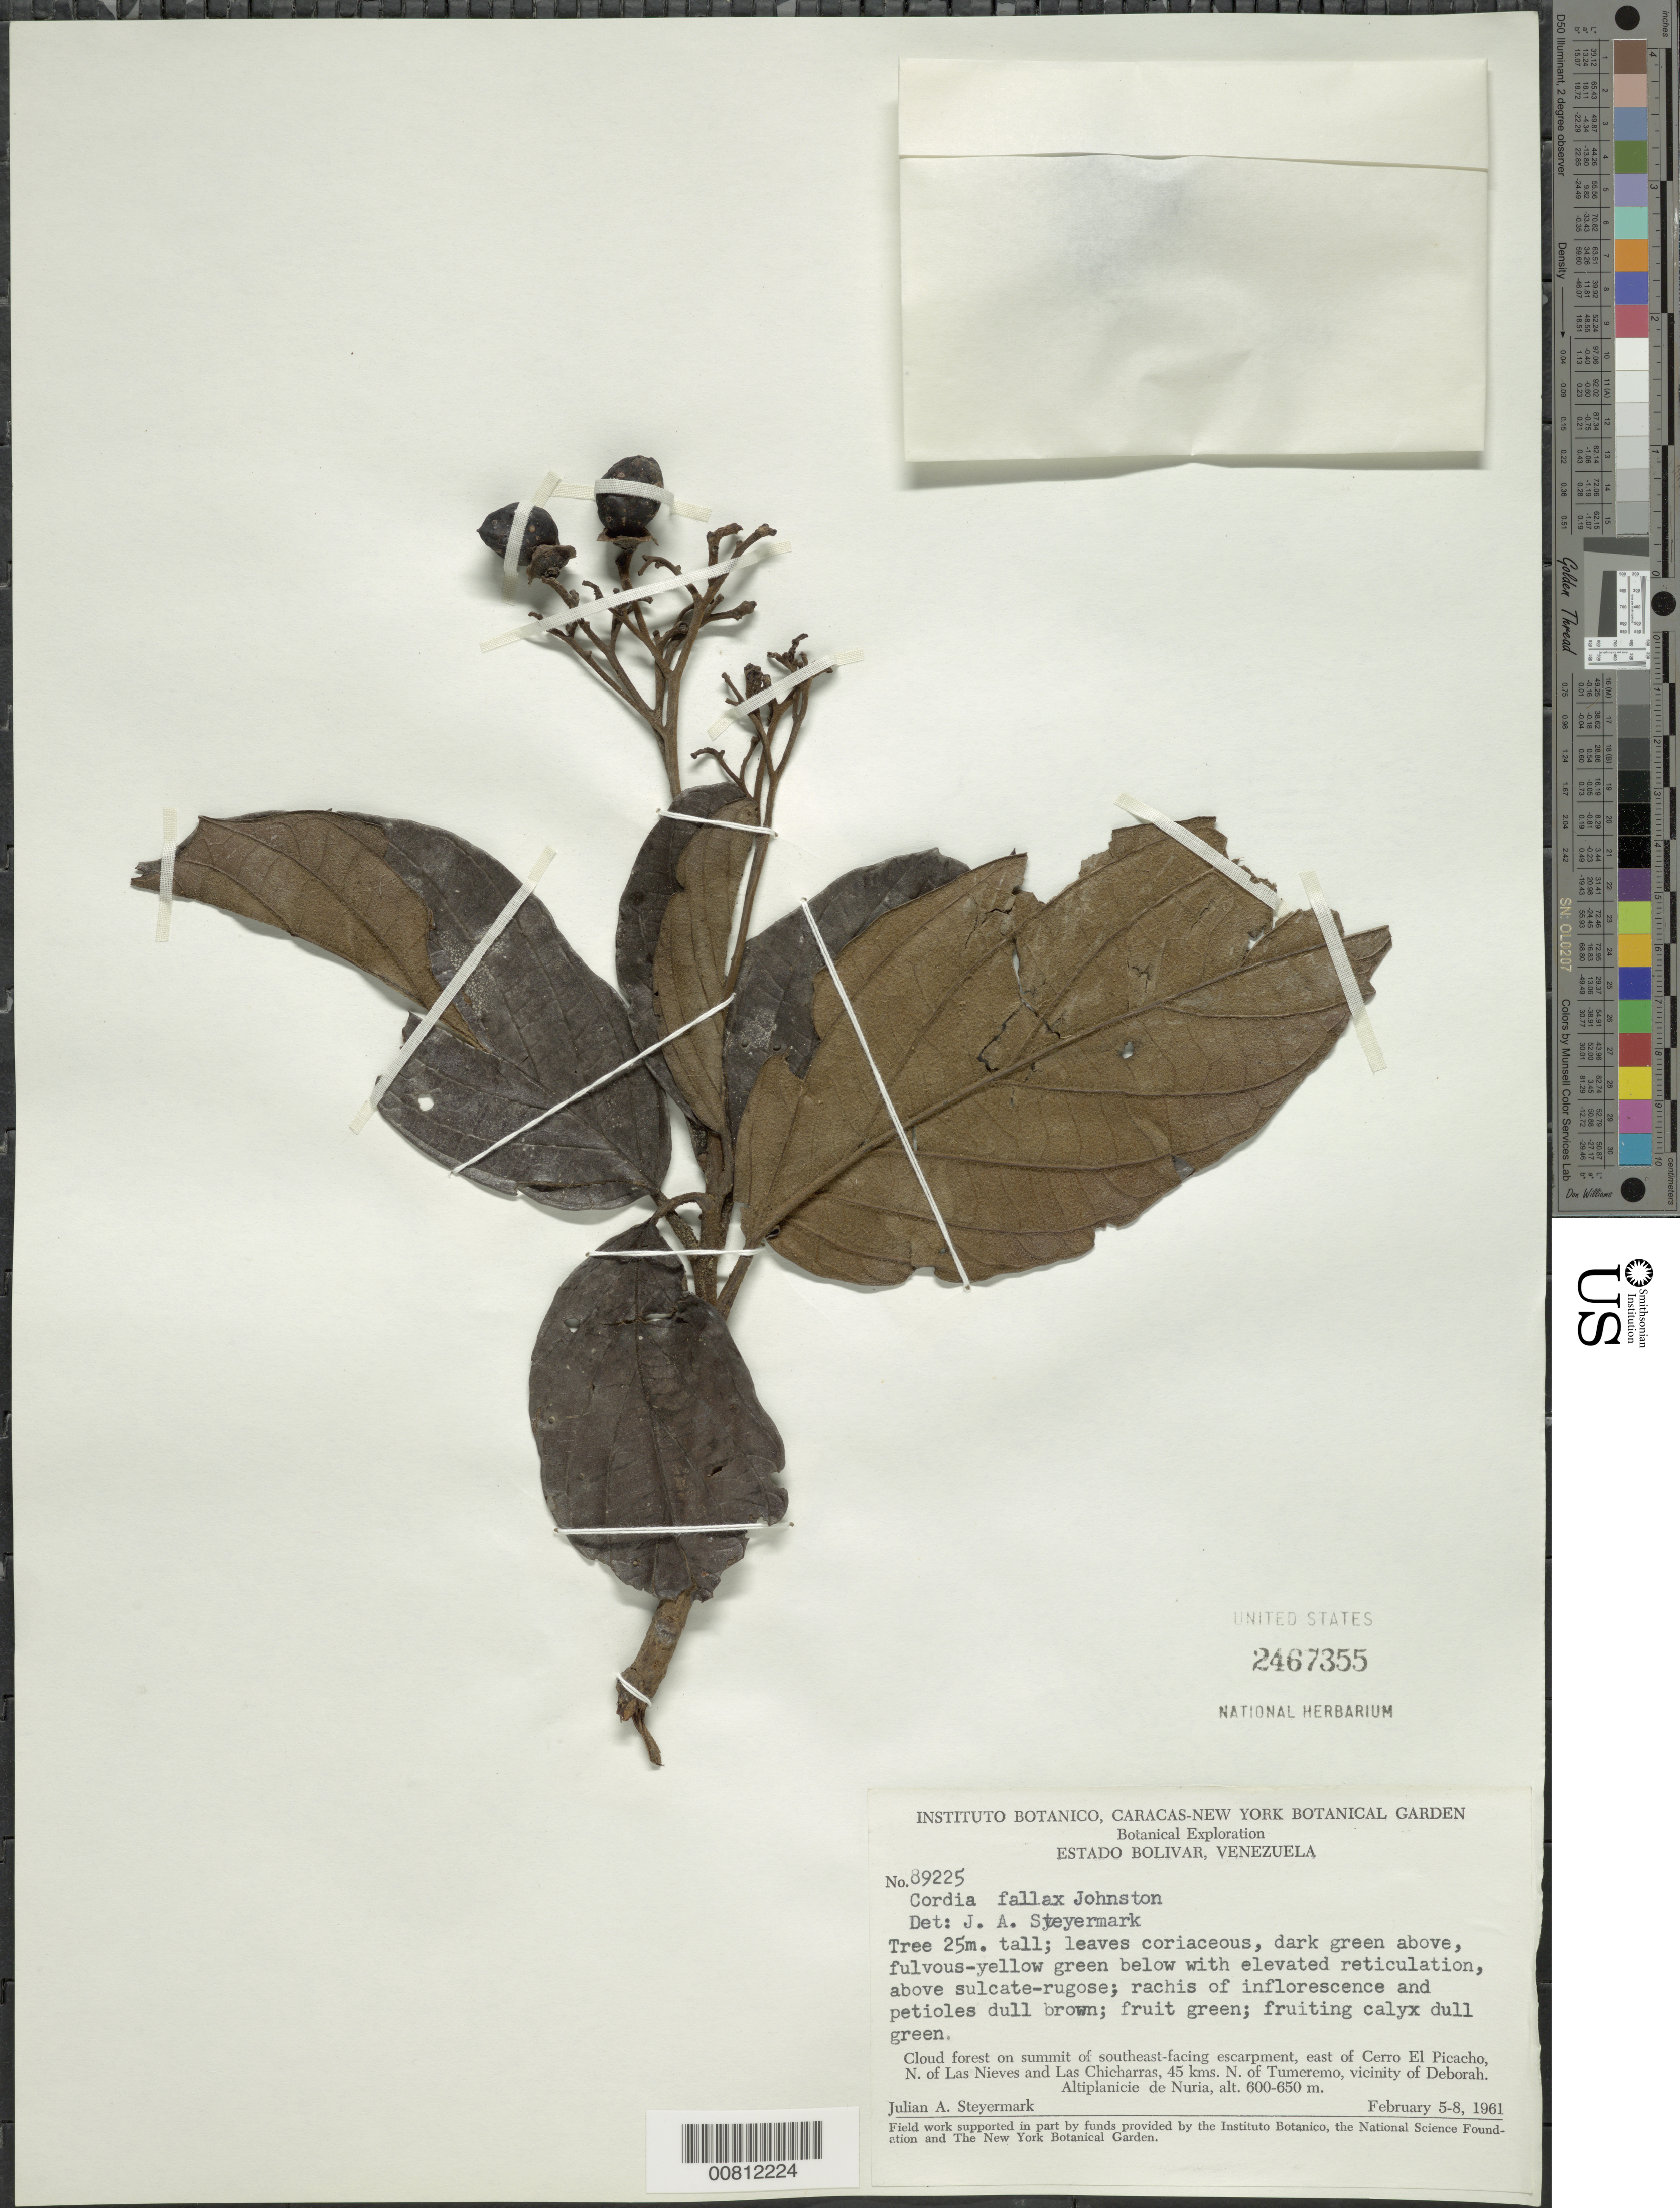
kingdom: Plantae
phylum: Tracheophyta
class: Magnoliopsida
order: Boraginales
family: Cordiaceae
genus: Cordia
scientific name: Cordia fallax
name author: I.M. Johnst.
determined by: Steyermark, Julian A., (VEN)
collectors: J. Steyermark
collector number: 89225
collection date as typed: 5-Feb-61 to 8-Feb-61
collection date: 1961-02-05/1961-02-08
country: Venezuela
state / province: Bolívar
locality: Cerro El Picacho, E of, N of Las Nieves & Las Chicharras, 45 km N of Tumeremo; vic of Deborah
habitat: Cloud forest on summit of southeast-facing escarpment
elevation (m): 600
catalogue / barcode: US 2467355